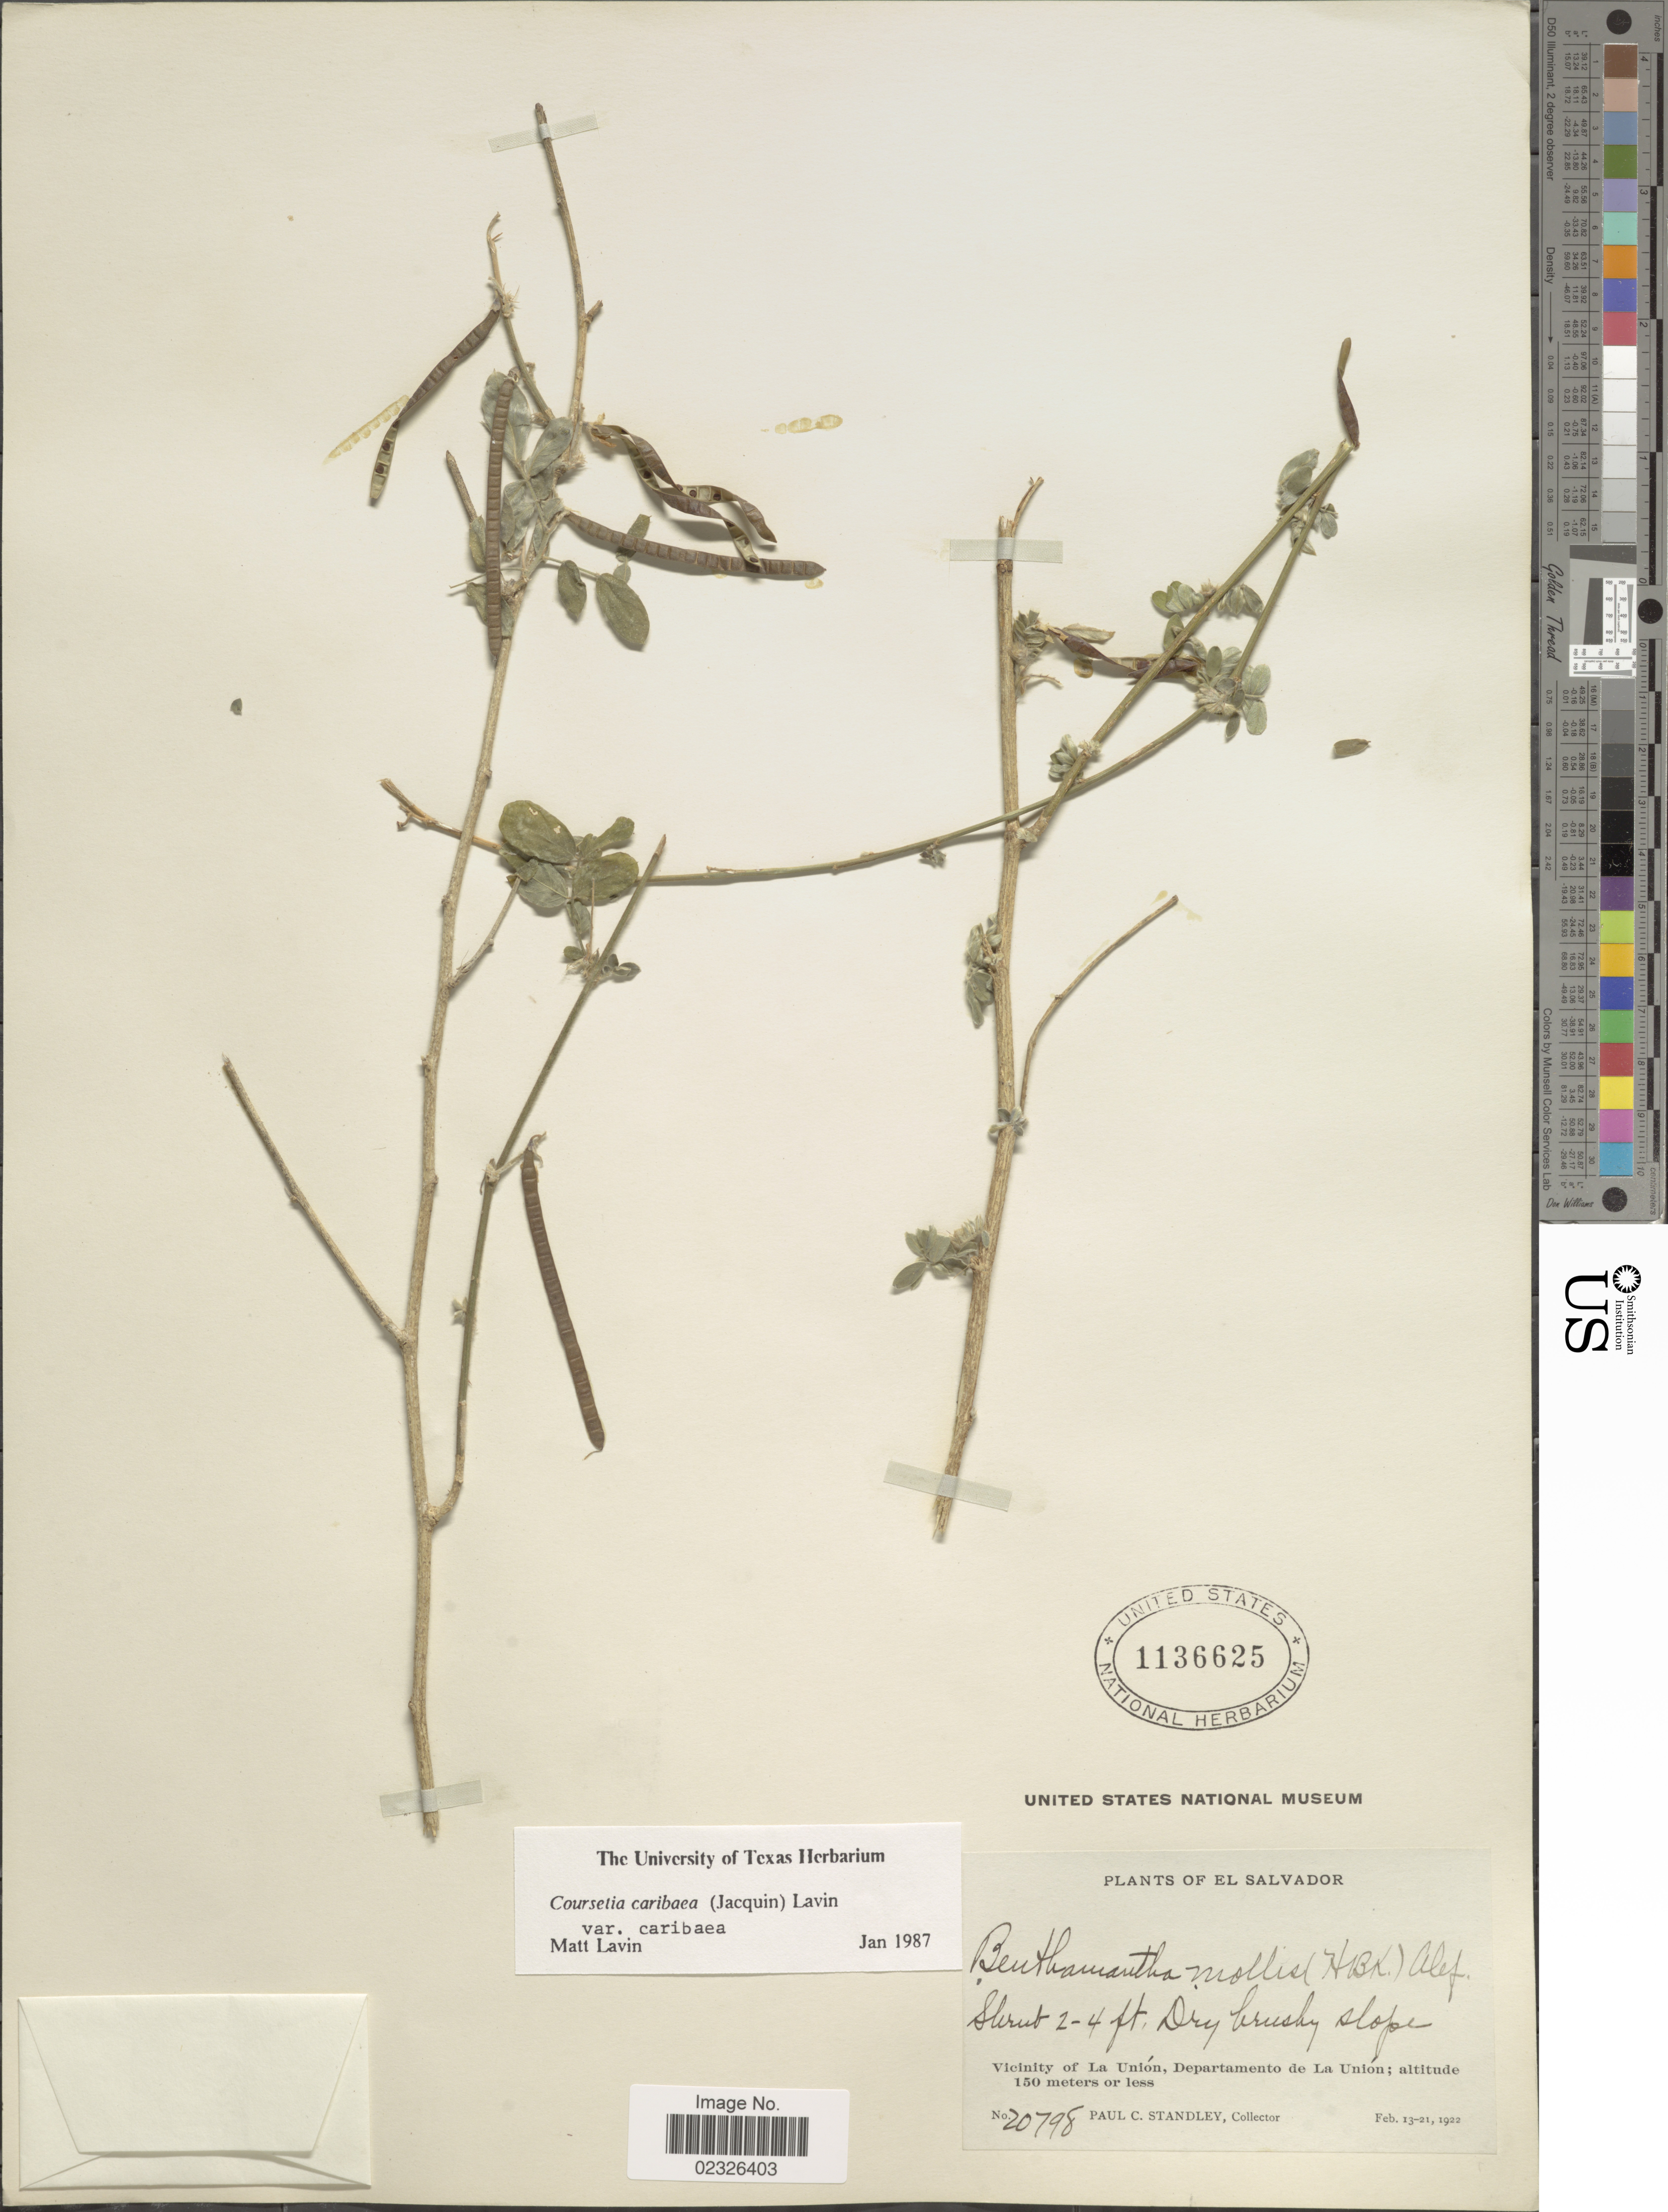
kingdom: Plantae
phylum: Tracheophyta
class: Magnoliopsida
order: Fabales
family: Fabaceae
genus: Coursetia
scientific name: Coursetia caribaea var. caribaea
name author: (Jacq.) Lavin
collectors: P. C. Standley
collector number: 20798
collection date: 1922-02-13/1922-02-21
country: El Salvador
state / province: La Union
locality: Vicinity of La Union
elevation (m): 150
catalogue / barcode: US 1136625